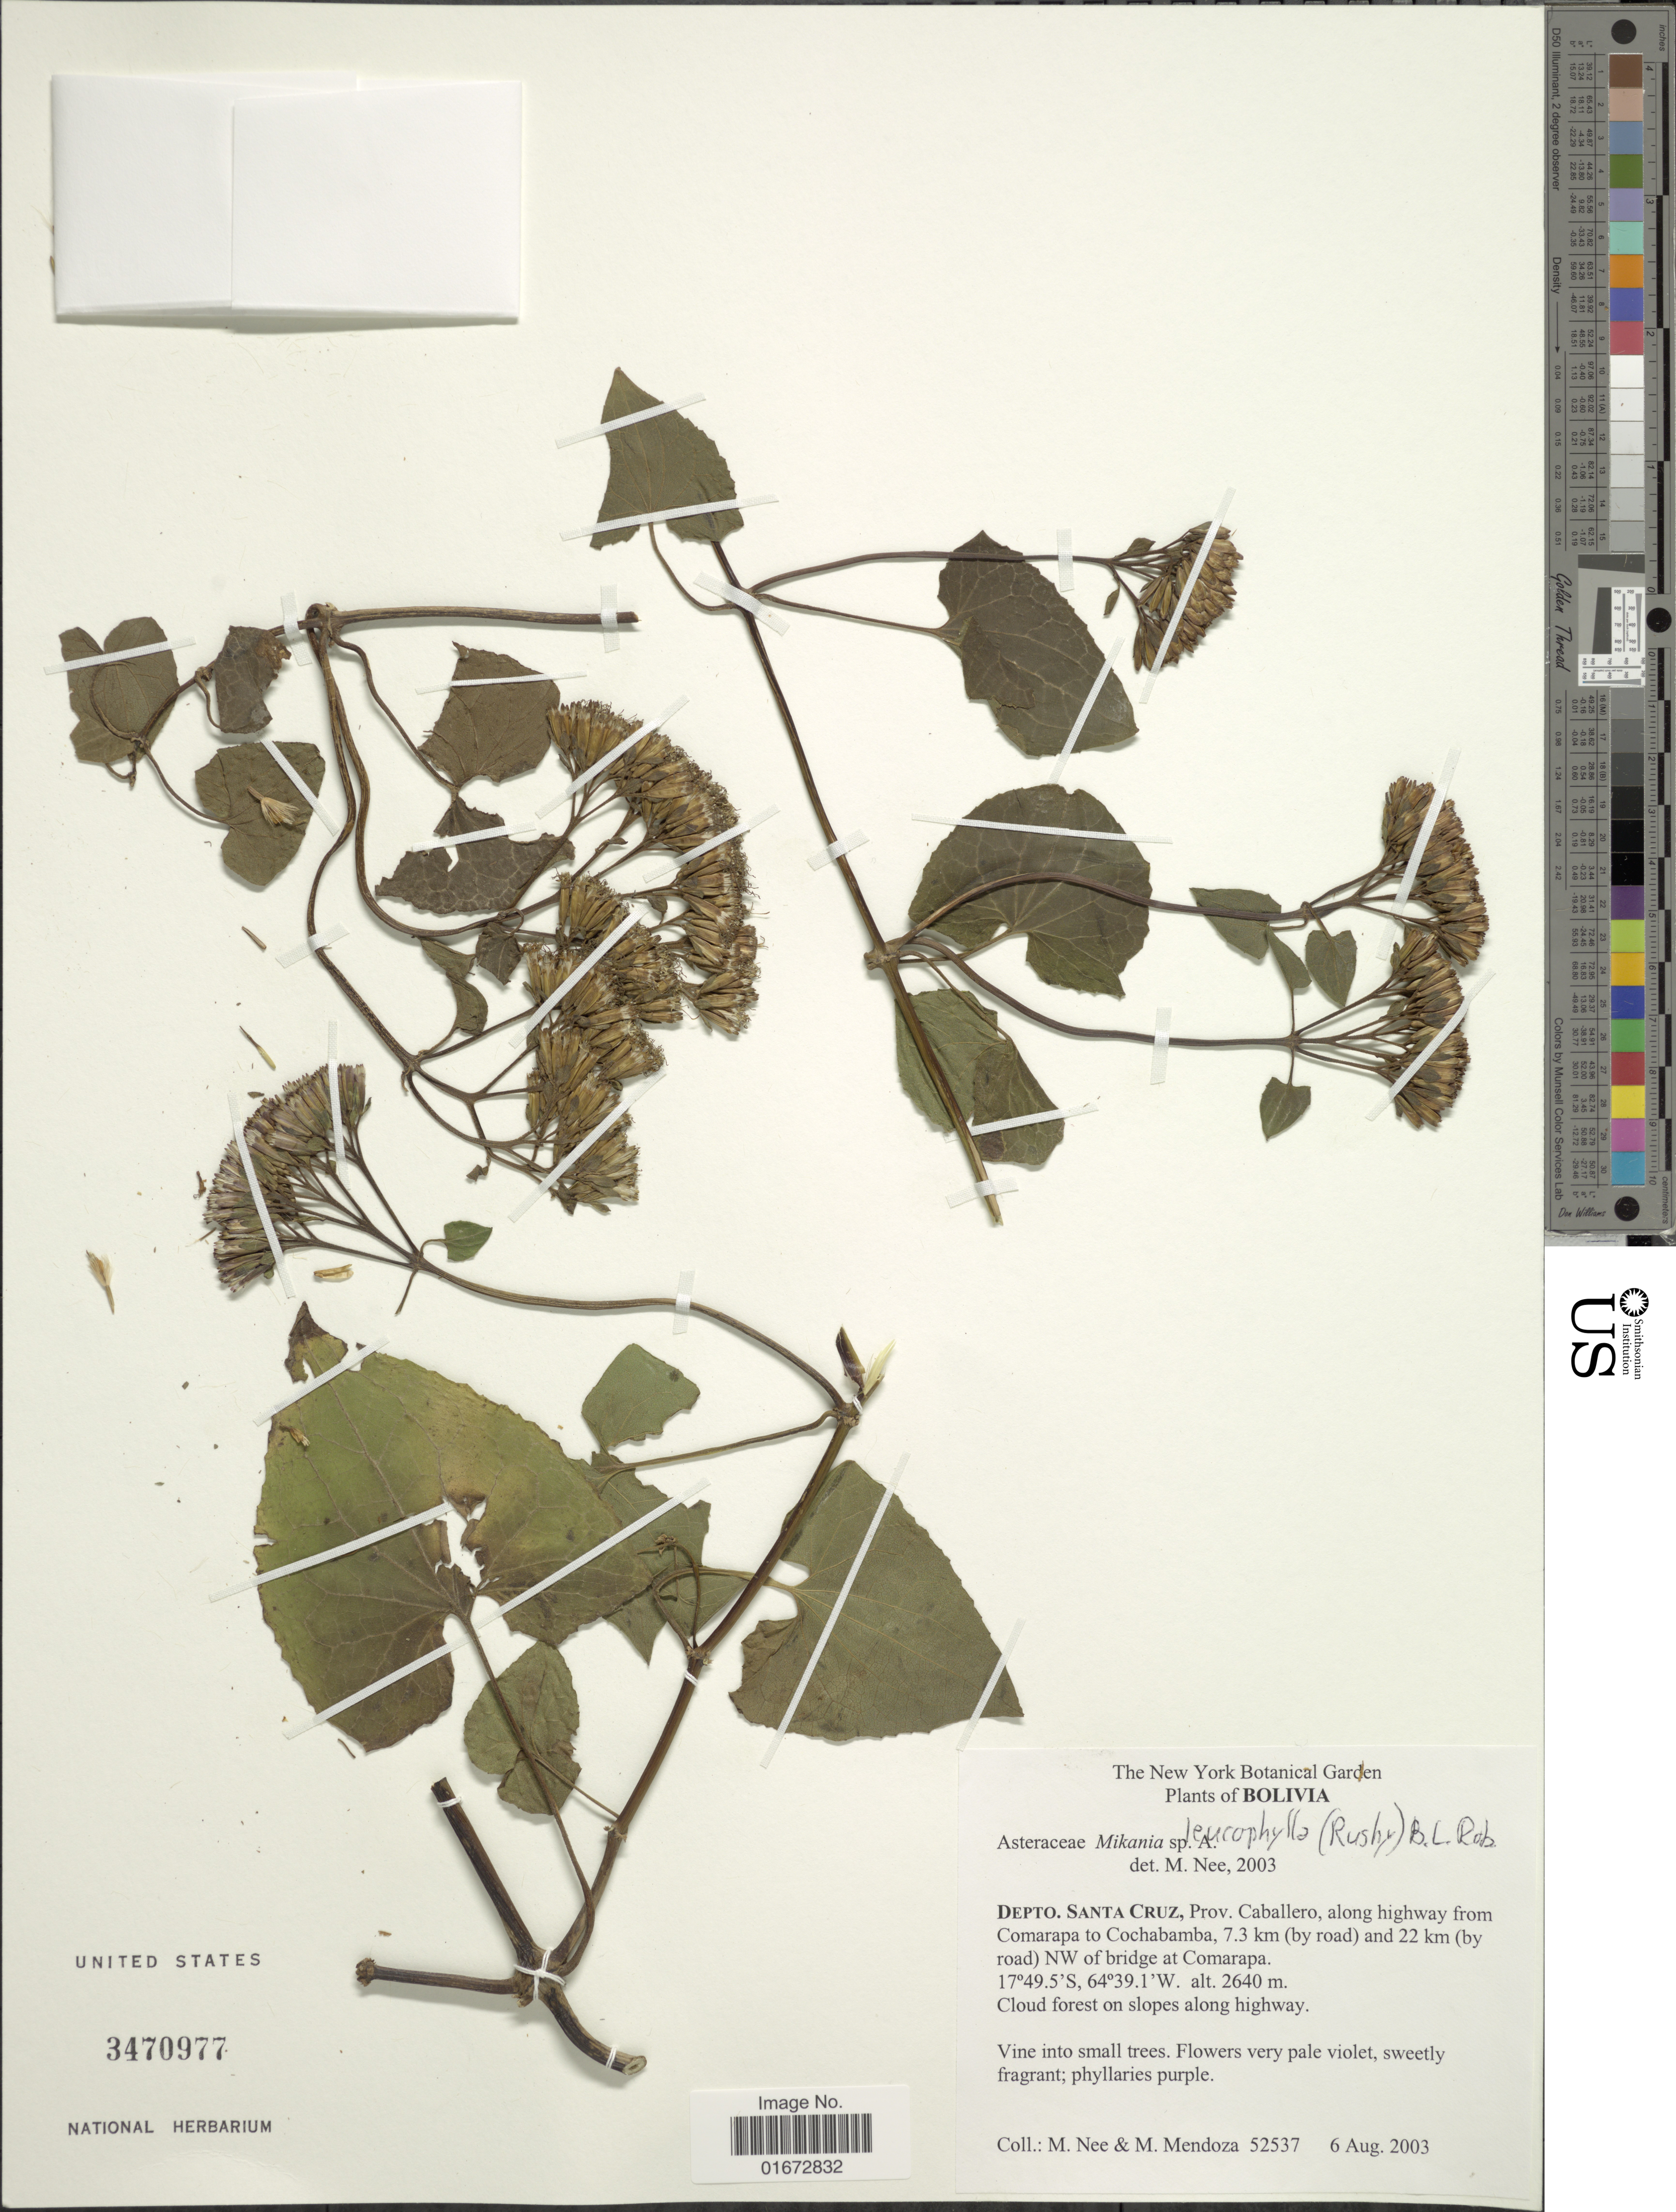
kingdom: Plantae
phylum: Tracheophyta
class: Magnoliopsida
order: Asterales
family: Asteraceae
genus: Mikania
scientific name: Mikania leucophylla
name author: (Rusby) B.L. Rob.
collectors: M. Nee & M. Mendoza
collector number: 52537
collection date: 2003-08-06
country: Bolivia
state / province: Santa Cruz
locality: Depto. Santa Cruz, Prov. Caballero, along highway from Comarapa to Cochabamba, 7.3 km (by road) and 22 km (by road) NW of bridge at Comarapa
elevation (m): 2640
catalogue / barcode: US 3470977